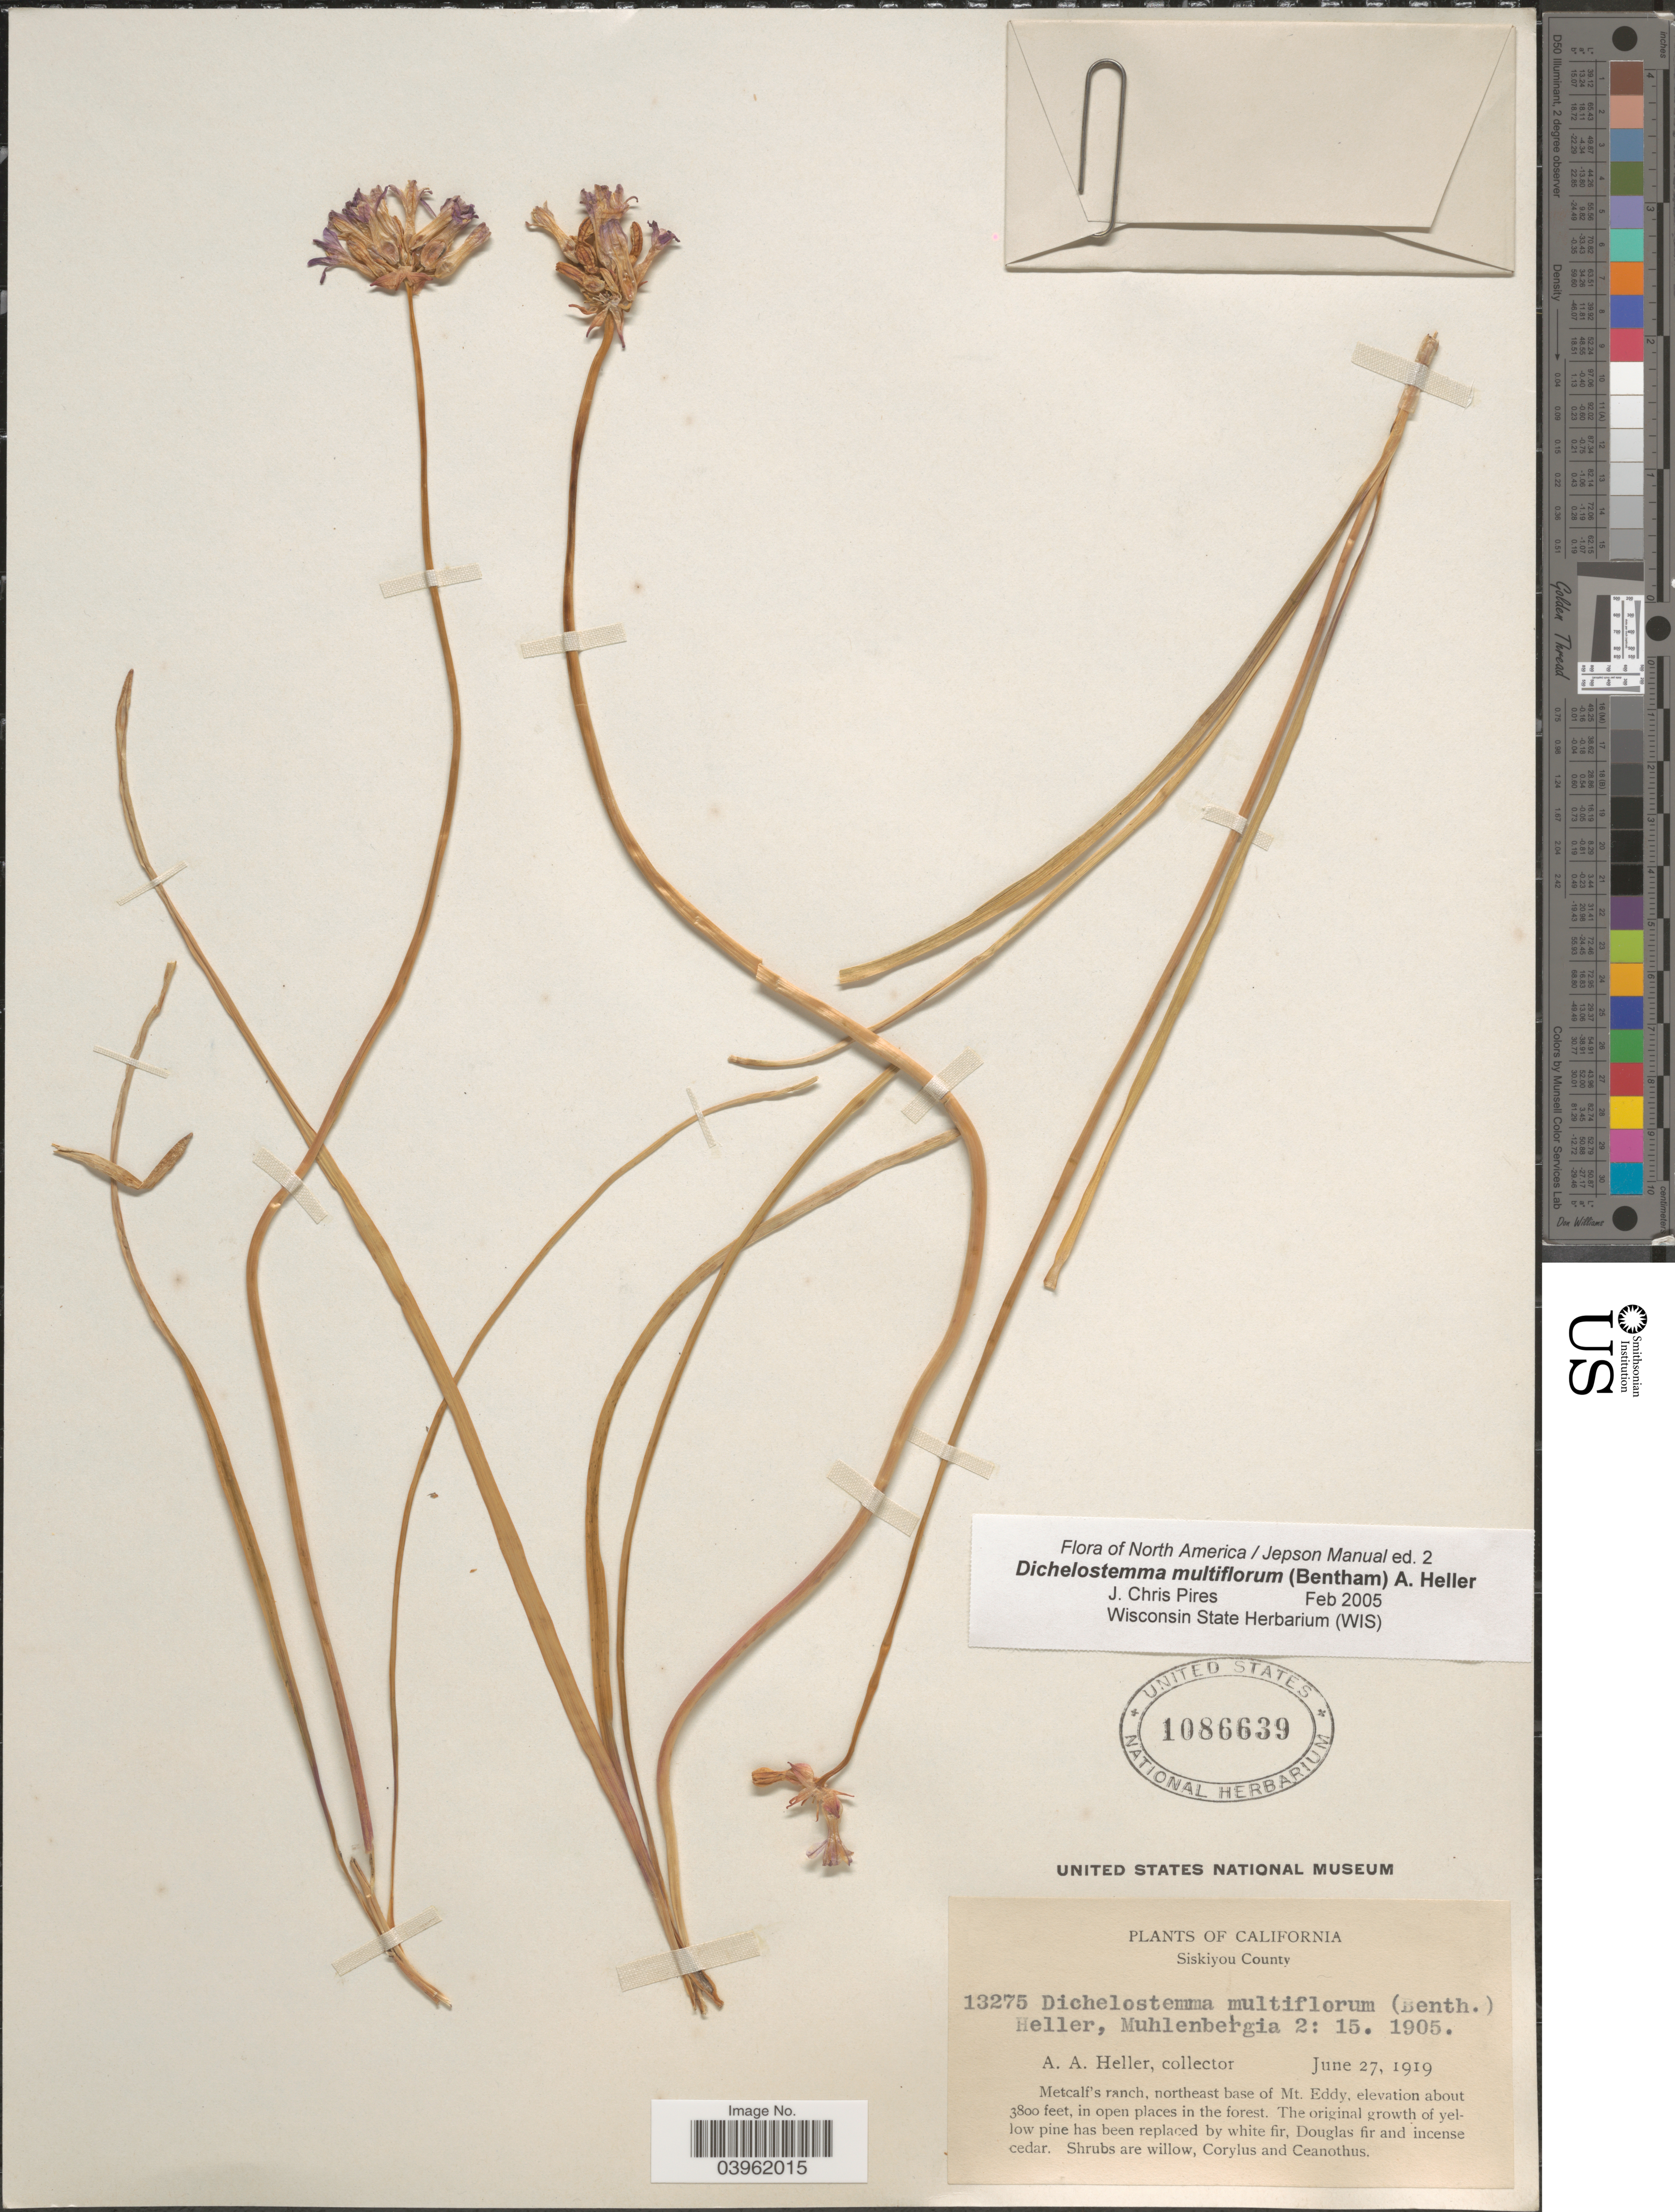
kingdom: Plantae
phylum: Tracheophyta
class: Liliopsida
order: Asparagales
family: Asparagaceae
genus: Dichelostemma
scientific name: Dichelostemma multiflorum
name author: (Benth.) A. Heller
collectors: A. A. Heller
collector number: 13275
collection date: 1919-06-27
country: United States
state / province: California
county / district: Siskiyou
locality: Siskiyou County. Metcalf's ranch, northeast base of Mt. Eddy.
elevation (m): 1158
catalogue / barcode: US 1086639